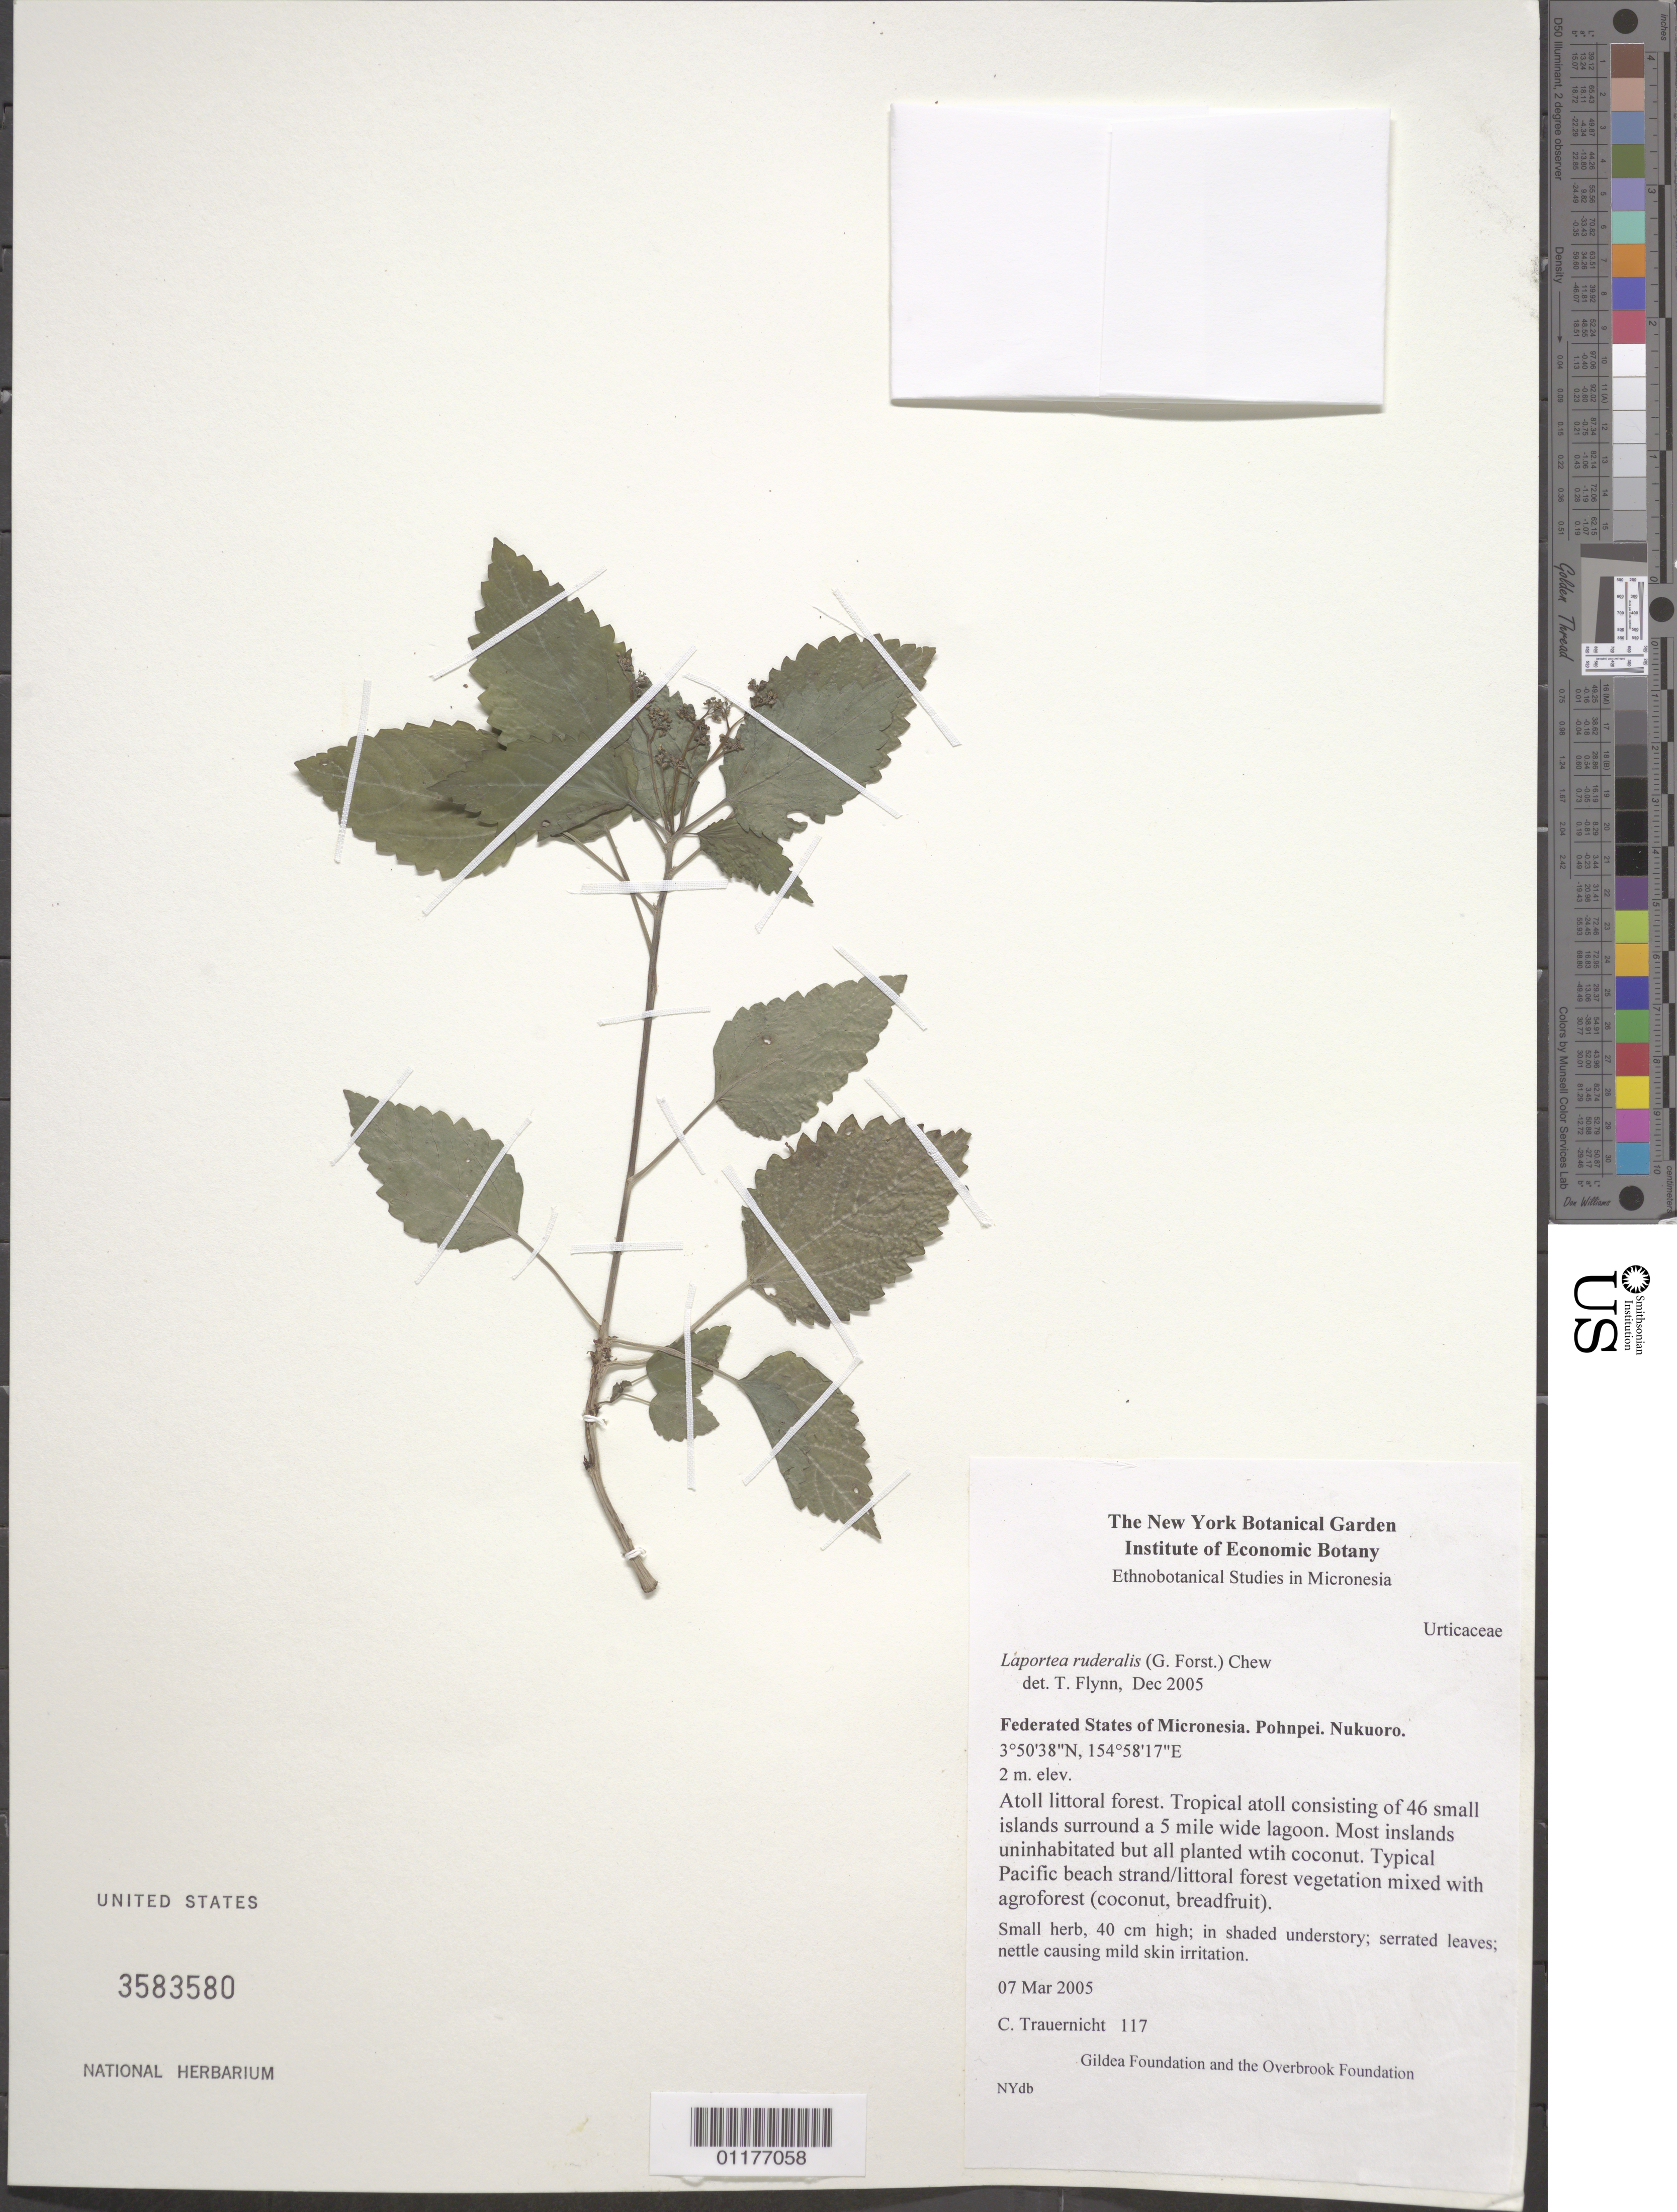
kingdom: Plantae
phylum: Tracheophyta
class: Magnoliopsida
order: Rosales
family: Urticaceae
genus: Laportea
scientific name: Laportea ruderalis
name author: (G. Forst.) Chew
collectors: C. Trauernicht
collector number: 117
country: Micronesia, Federated States of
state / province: Pohnpei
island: Pohnpei [Ponape]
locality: Nakuoro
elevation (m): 2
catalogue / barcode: US 3583580